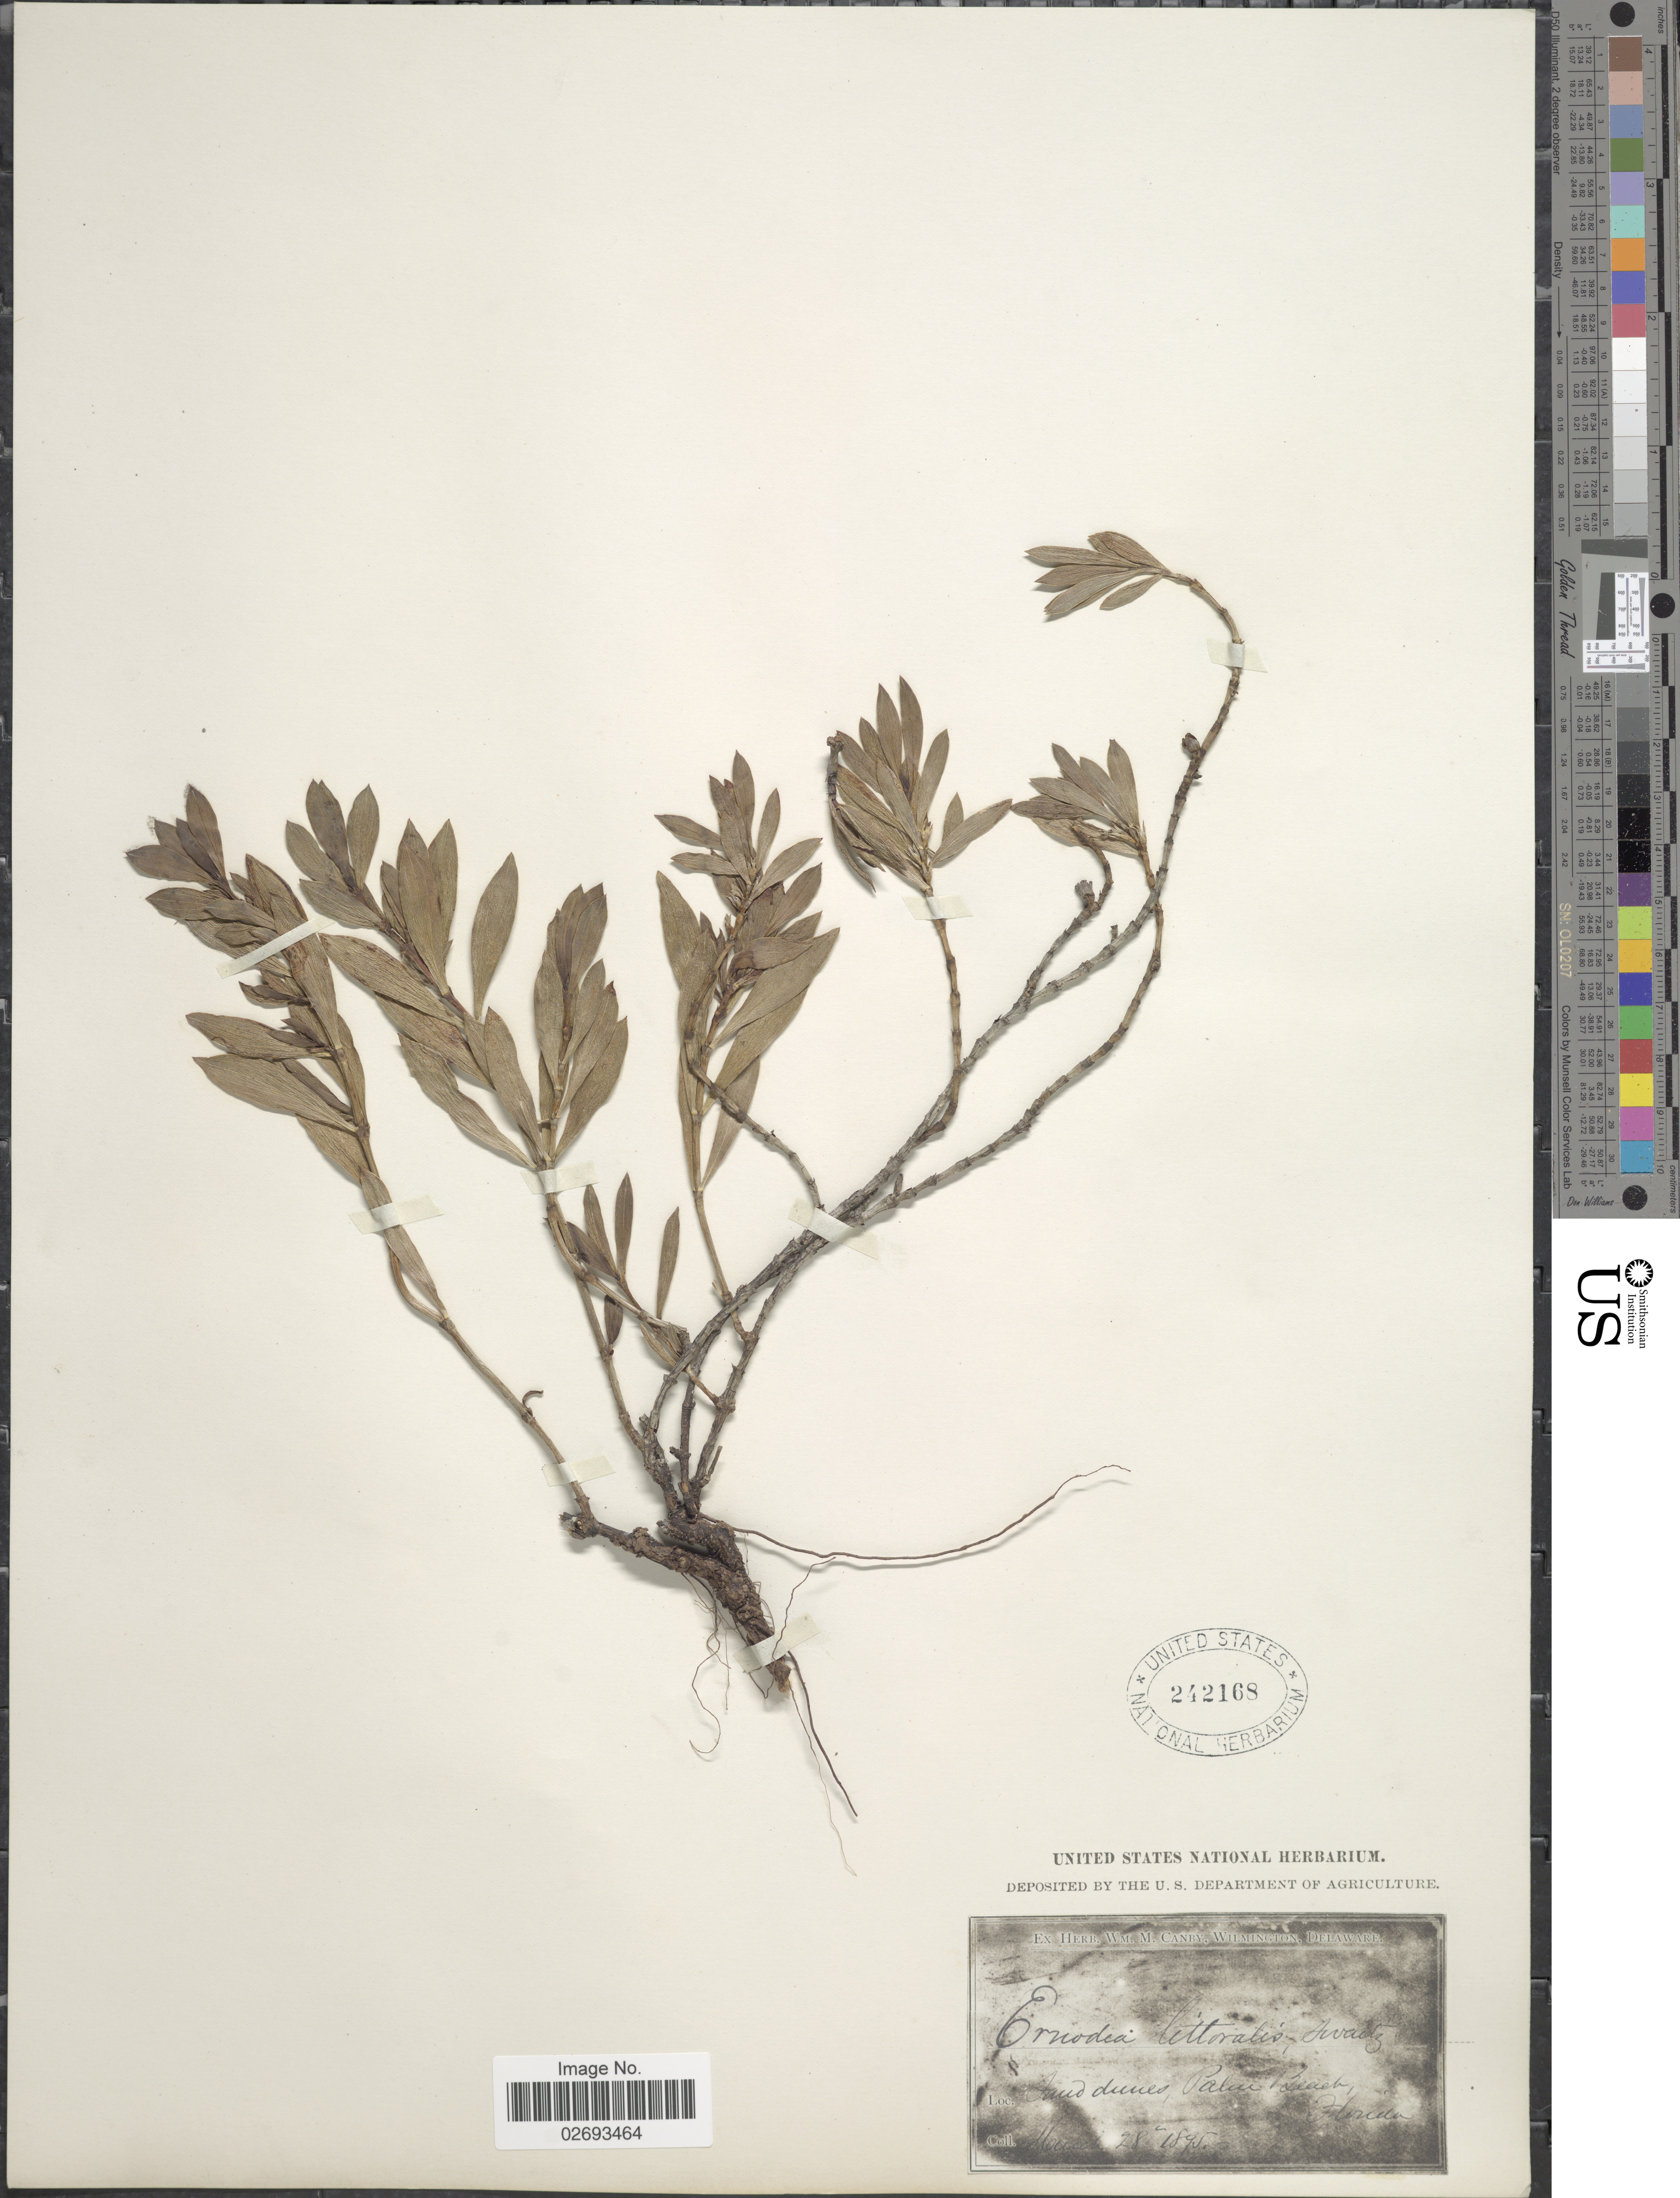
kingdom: Plantae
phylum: Tracheophyta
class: Magnoliopsida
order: Gentianales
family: Rubiaceae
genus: Ernodea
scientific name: Ernodea littoralis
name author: Sw.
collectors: ex herb. W.M. Canby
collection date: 1895-03-28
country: United States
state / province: Florida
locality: Palm Beach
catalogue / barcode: US 242168